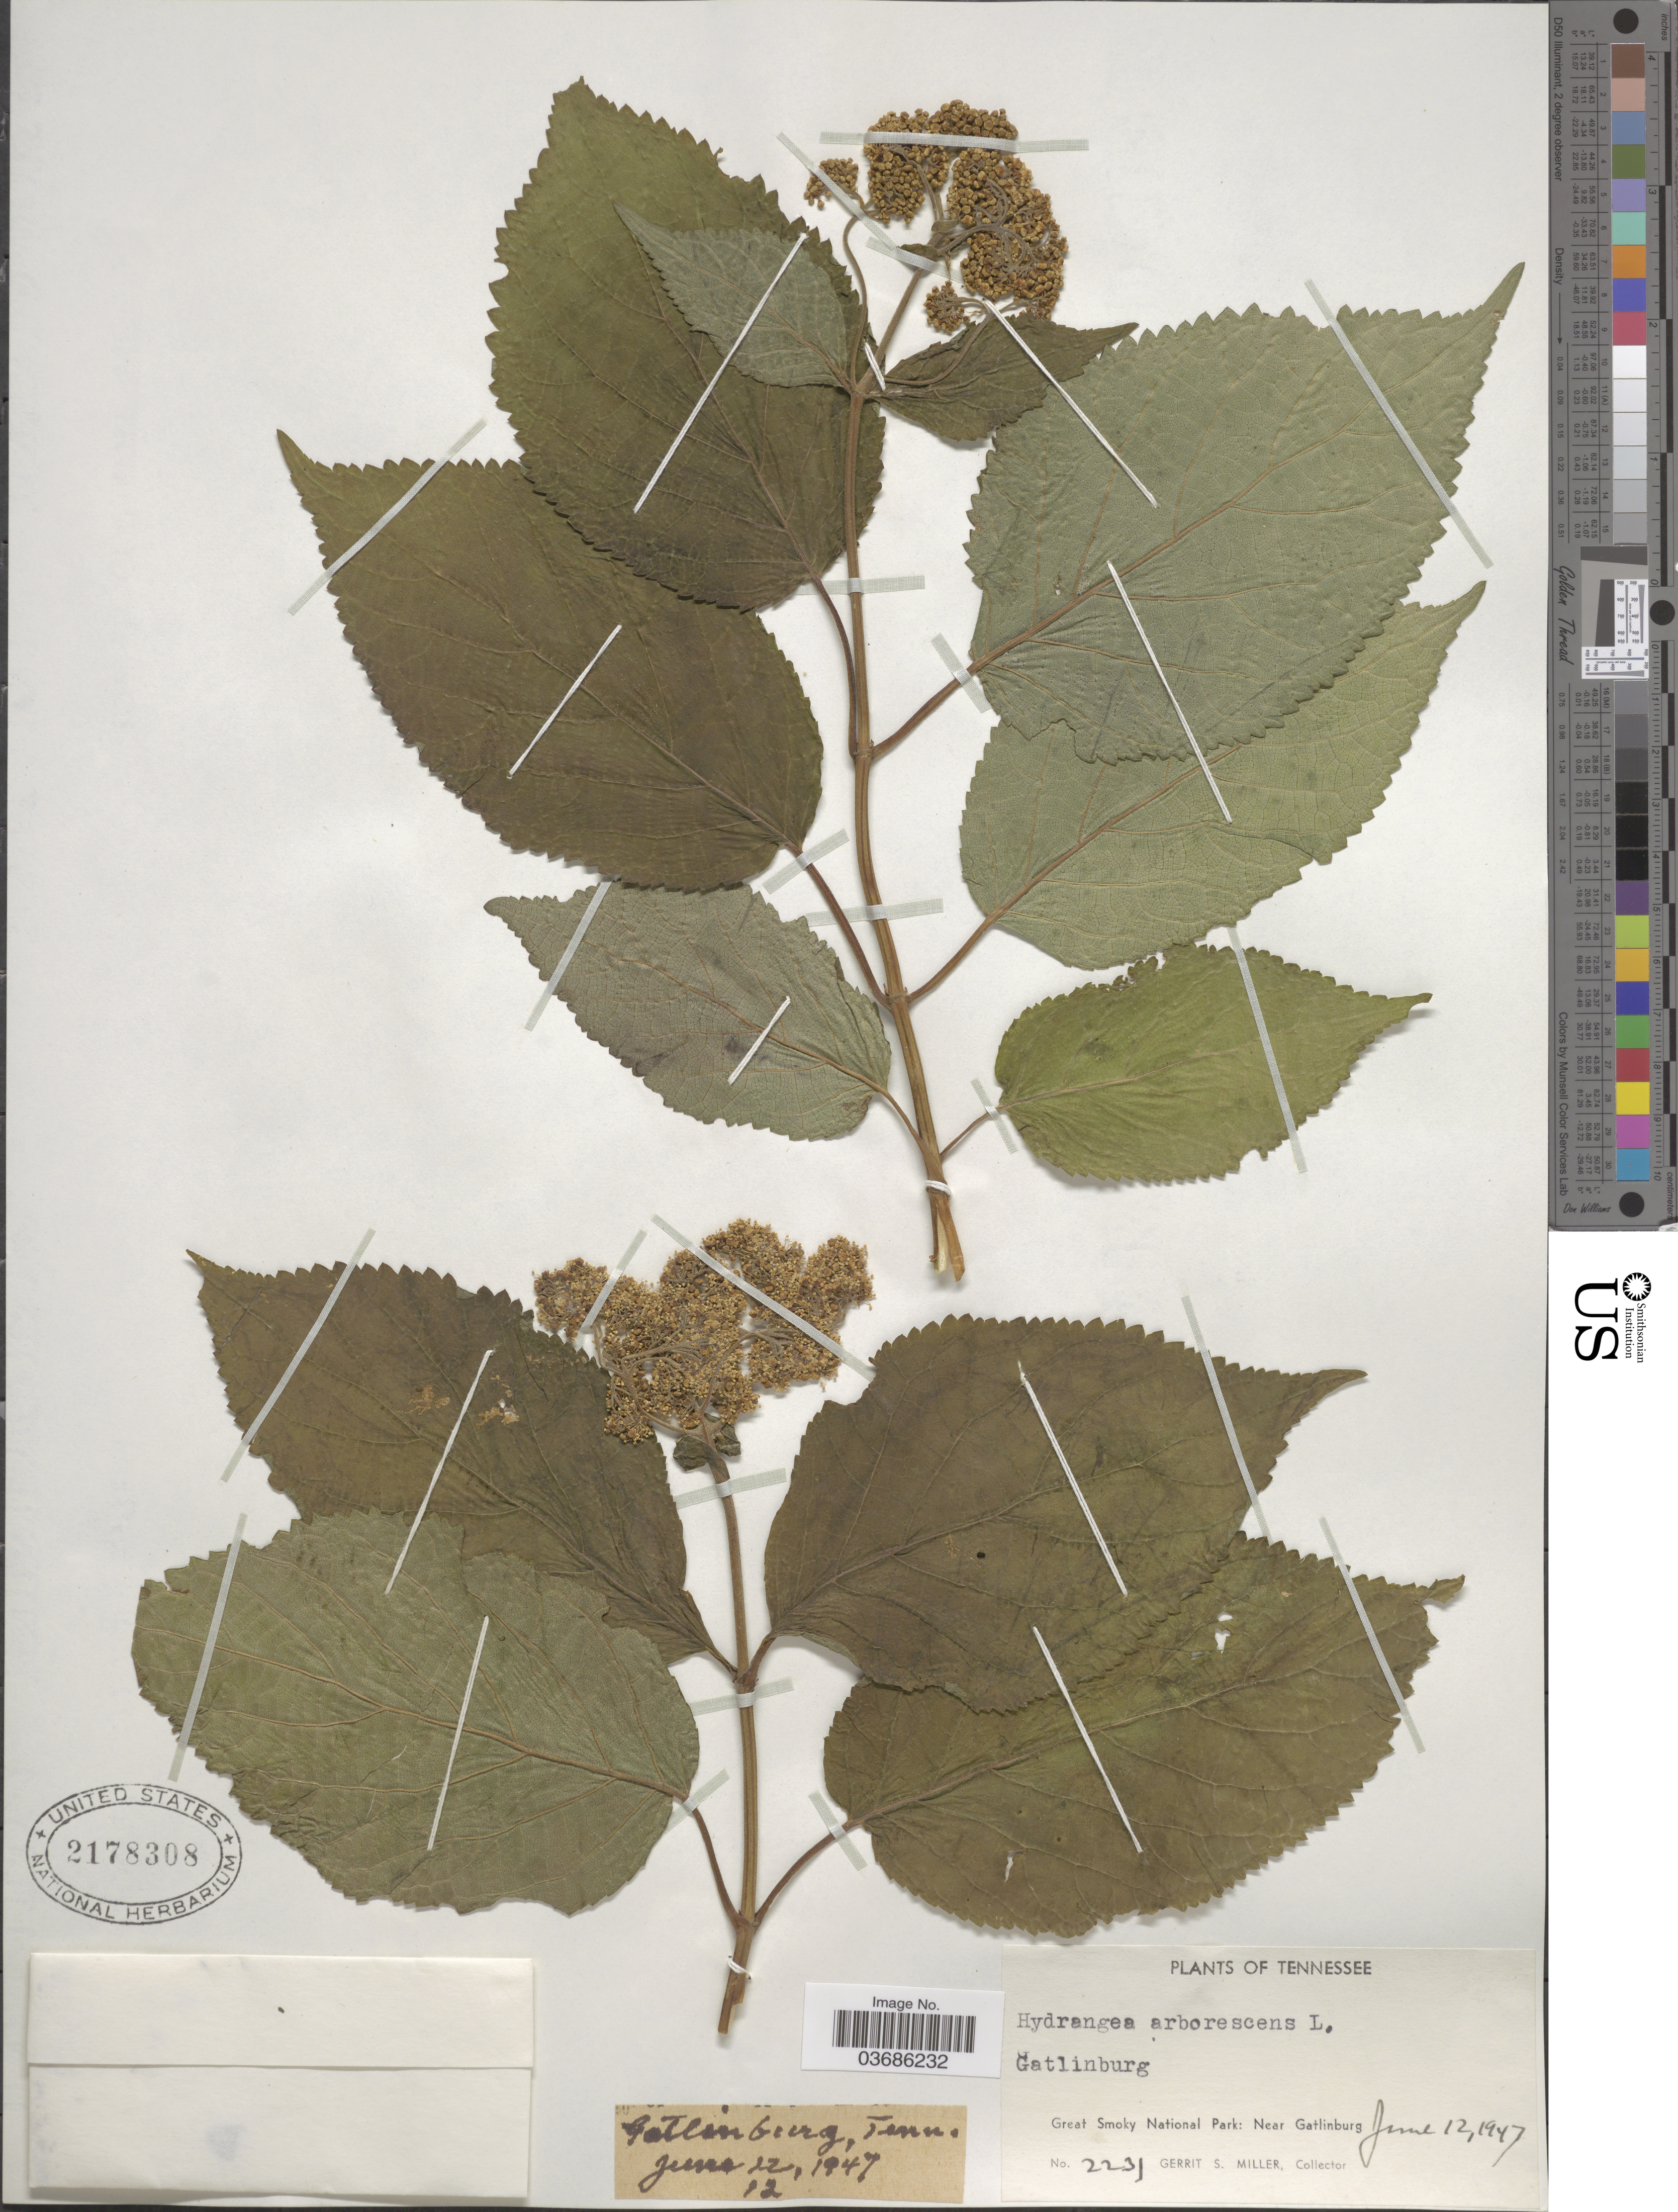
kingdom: Plantae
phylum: Tracheophyta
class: Magnoliopsida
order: Cornales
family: Hydrangeaceae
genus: Hydrangea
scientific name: Hydrangea arborescens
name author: L.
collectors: G. S. Miller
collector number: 2231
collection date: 1947-06-12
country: United States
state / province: Tennessee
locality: Gatlinburg. Great Smoky National Park: Near Gatlinburg.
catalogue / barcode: US 2178308